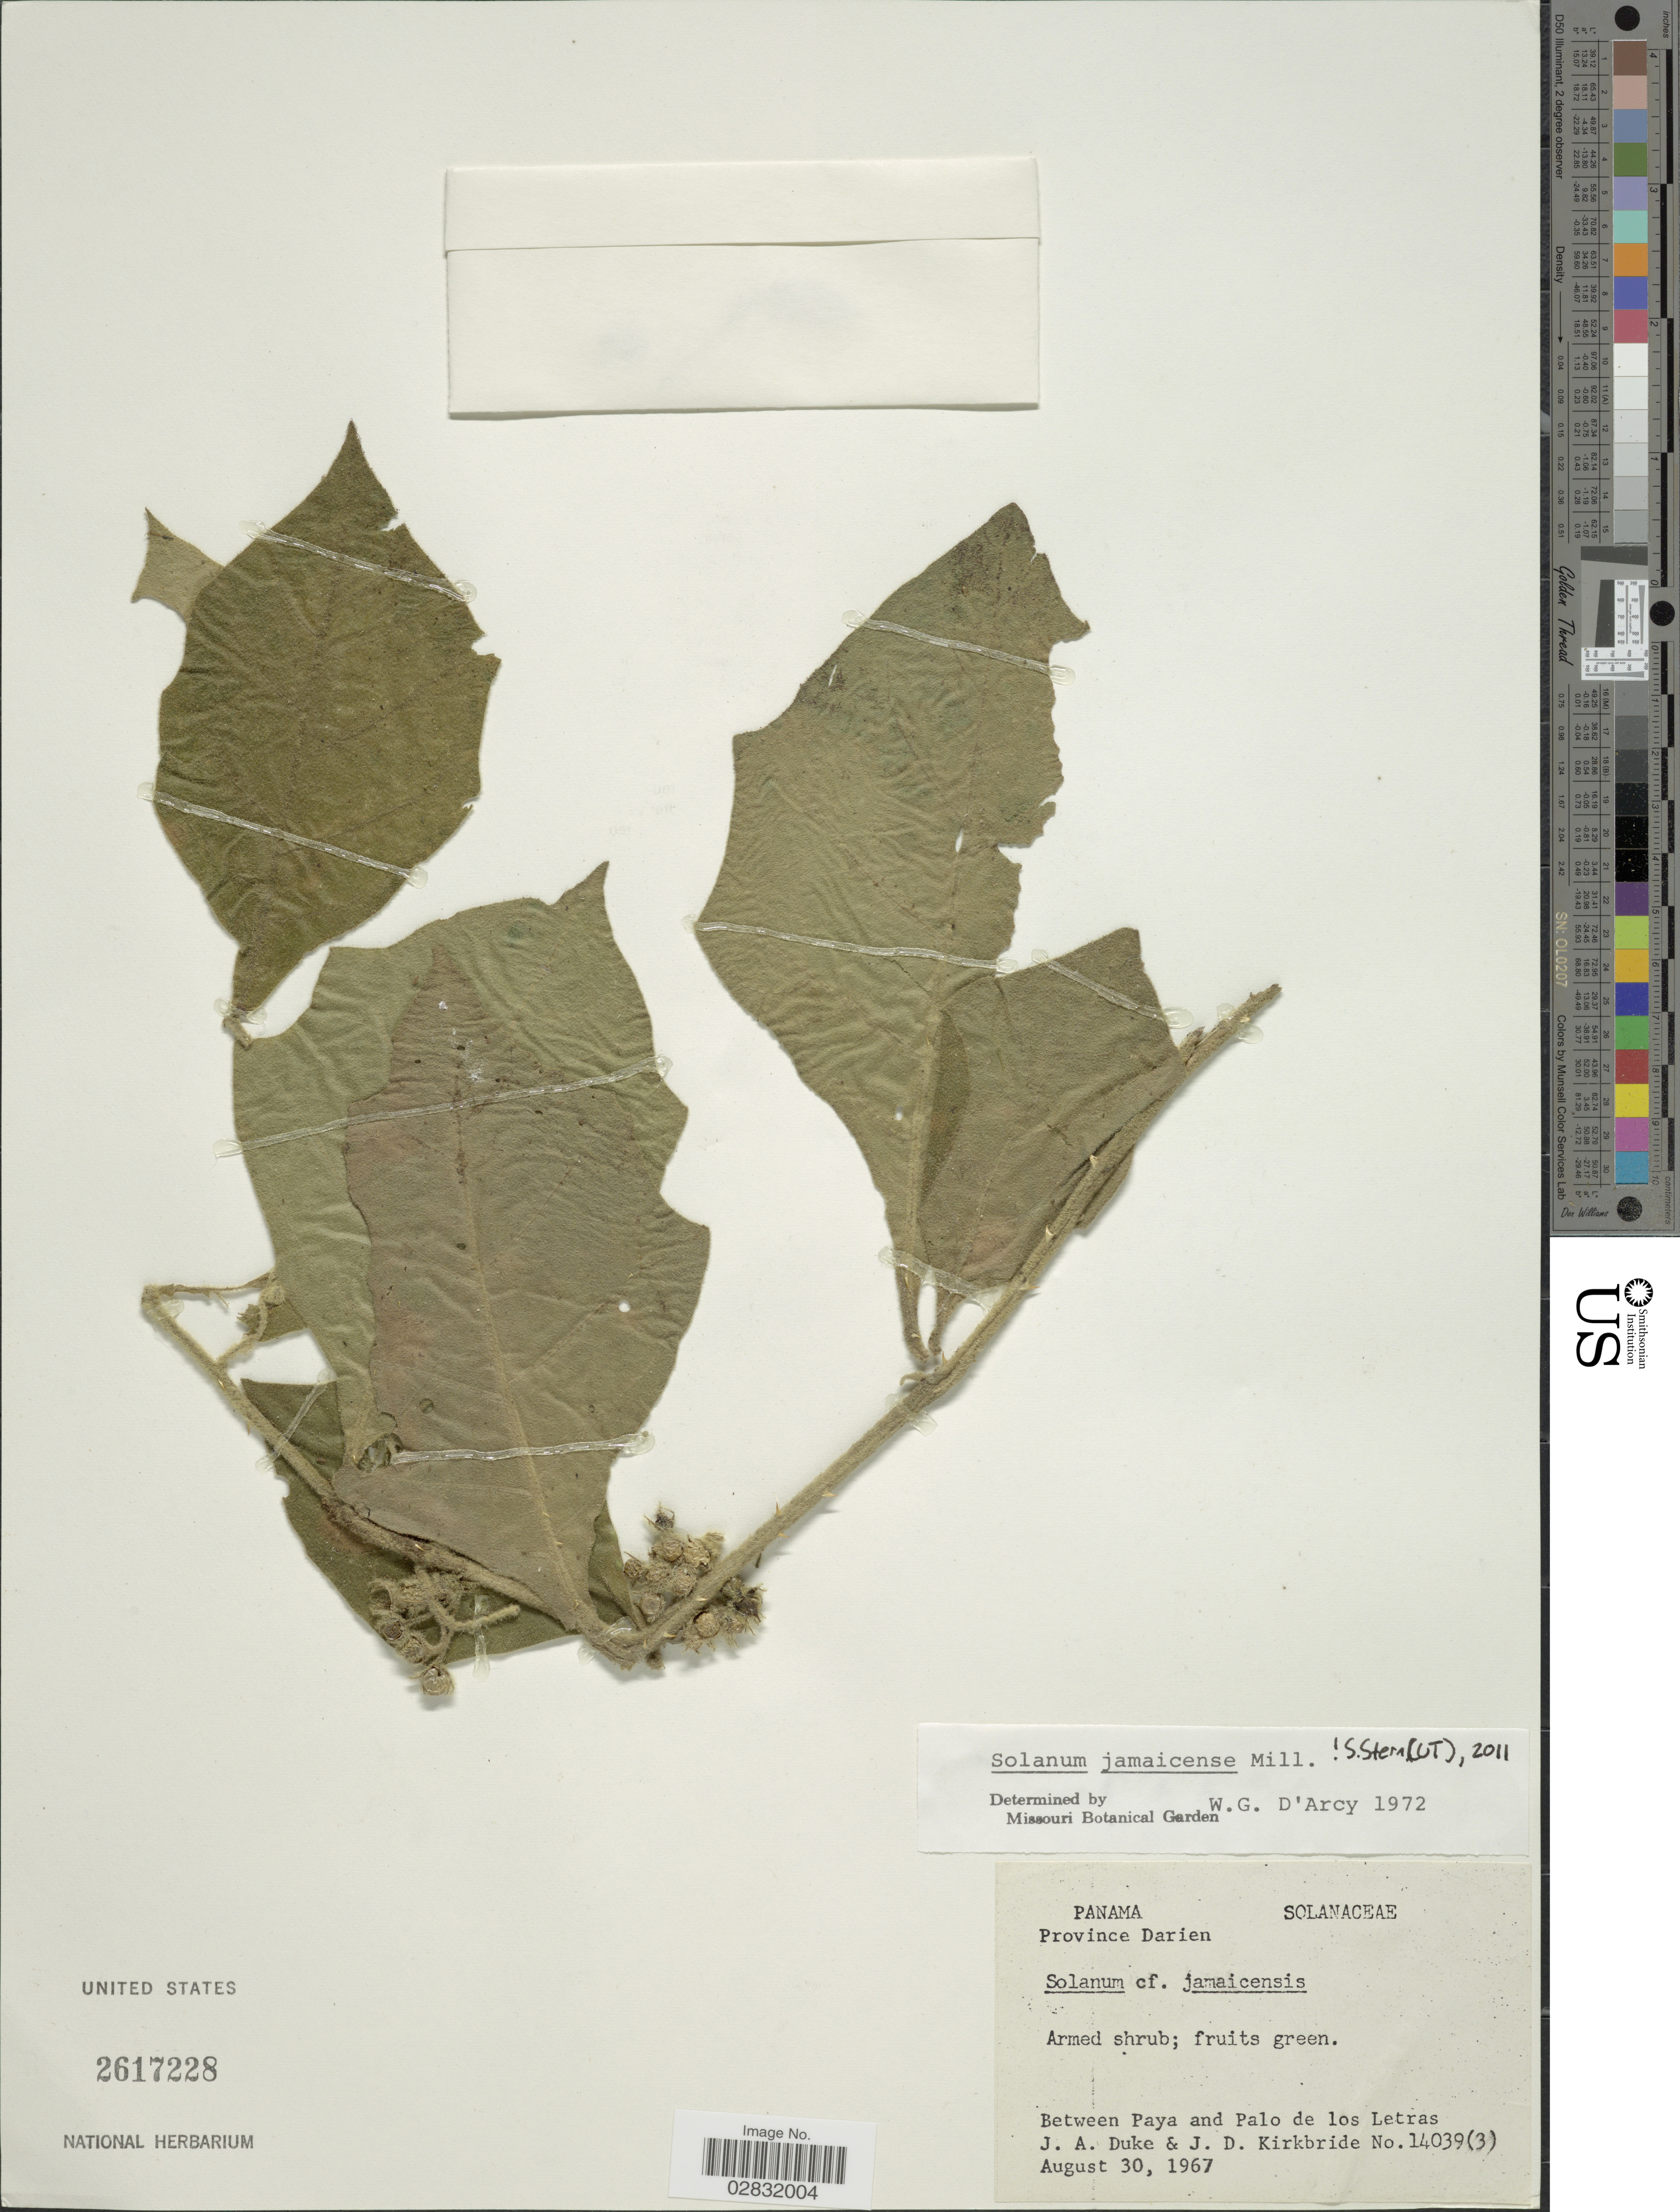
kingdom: Plantae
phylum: Tracheophyta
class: Magnoliopsida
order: Solanales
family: Solanaceae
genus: Solanum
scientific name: Solanum jamaicense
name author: Mill.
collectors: J. A. Duke & J. Kirkbride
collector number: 14039(3)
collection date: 1967-08-30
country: Panama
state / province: Darién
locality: Province Darien. Between Paya and Palo de los Letras.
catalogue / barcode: US 2617228